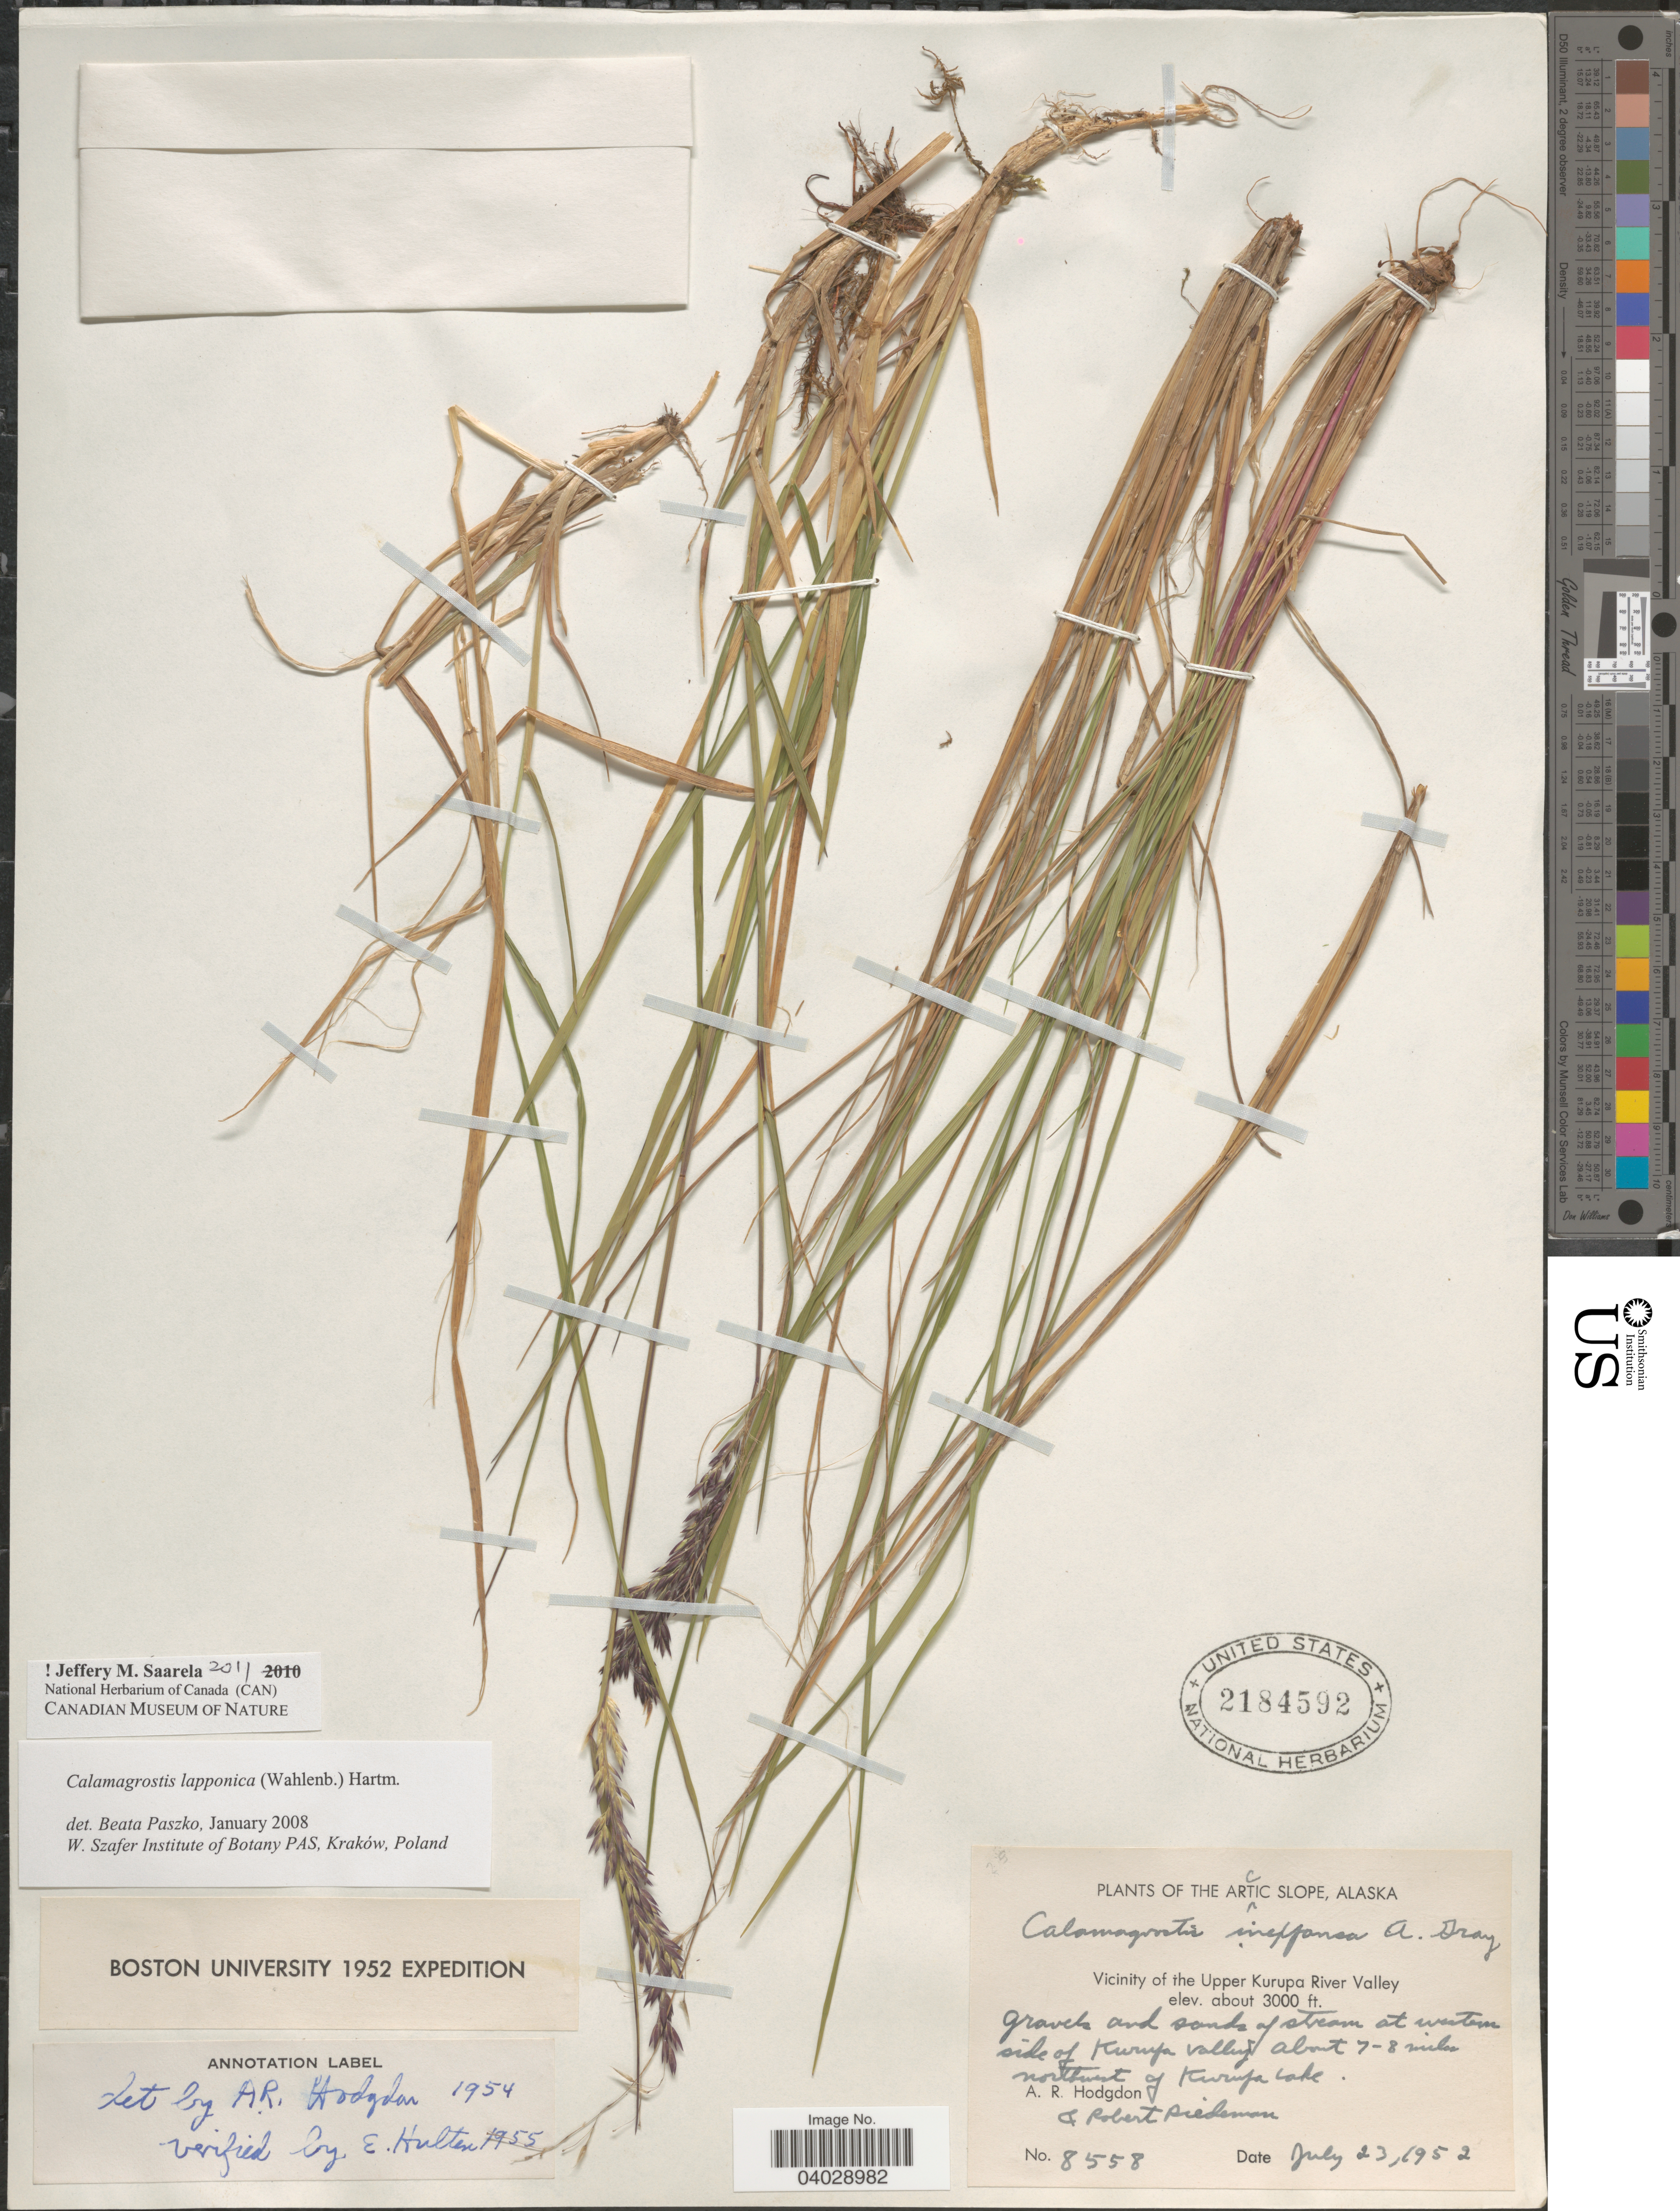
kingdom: Plantae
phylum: Tracheophyta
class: Liliopsida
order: Poales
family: Poaceae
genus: Calamagrostis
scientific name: Calamagrostis lapponica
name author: (Wahlenb.) Hartm.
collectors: A. R. Hodgdon & R. Piedeman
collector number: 8558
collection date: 1952-07-23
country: United States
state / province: Alaska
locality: Arctic Slope. Vicinity of the Upper Kurupa River Valley. At western side of Kurupa Valley about 7-8 miles northwest of Kurupa Lake.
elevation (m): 914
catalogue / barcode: US 2184592